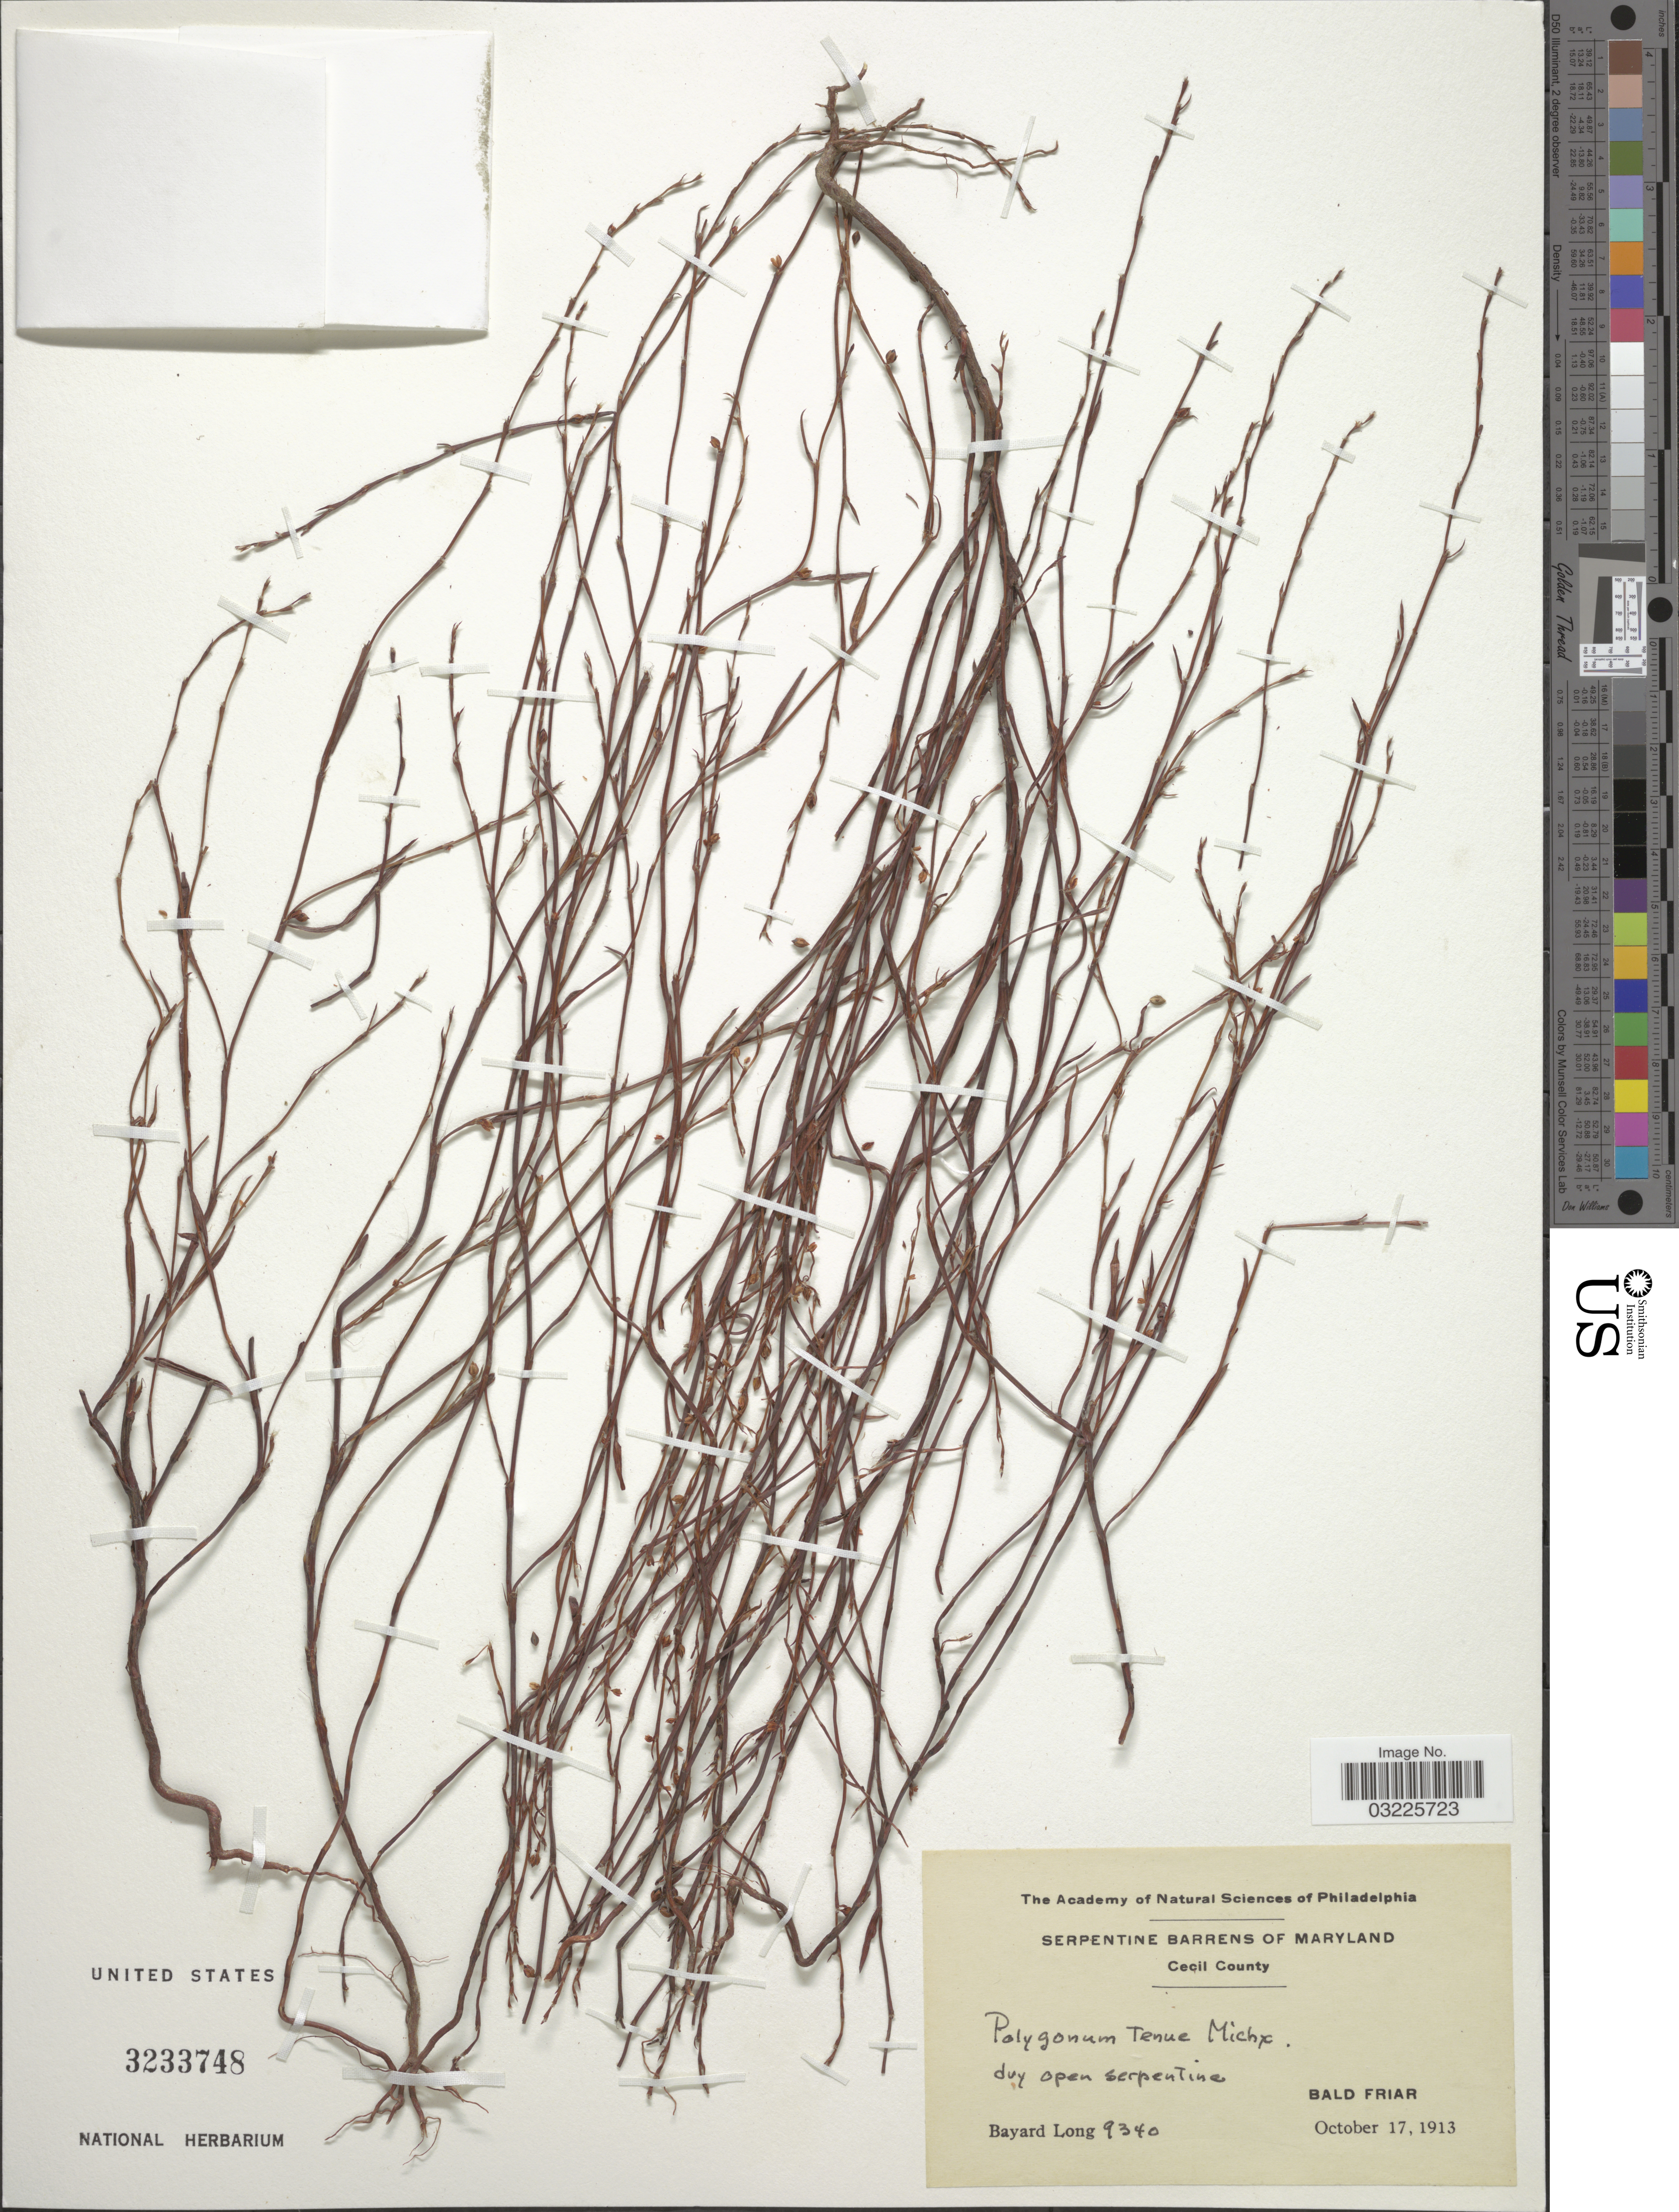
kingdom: Plantae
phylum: Tracheophyta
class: Magnoliopsida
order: Caryophyllales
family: Polygonaceae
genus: Polygonum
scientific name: Polygonum tenue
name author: F. Michx.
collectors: B. Long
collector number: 9340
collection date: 1913-10-17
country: United States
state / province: Maryland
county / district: Cecil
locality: Serpentine Barrens of Maryland. Cecil County. Bald Friar.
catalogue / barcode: US 3233748